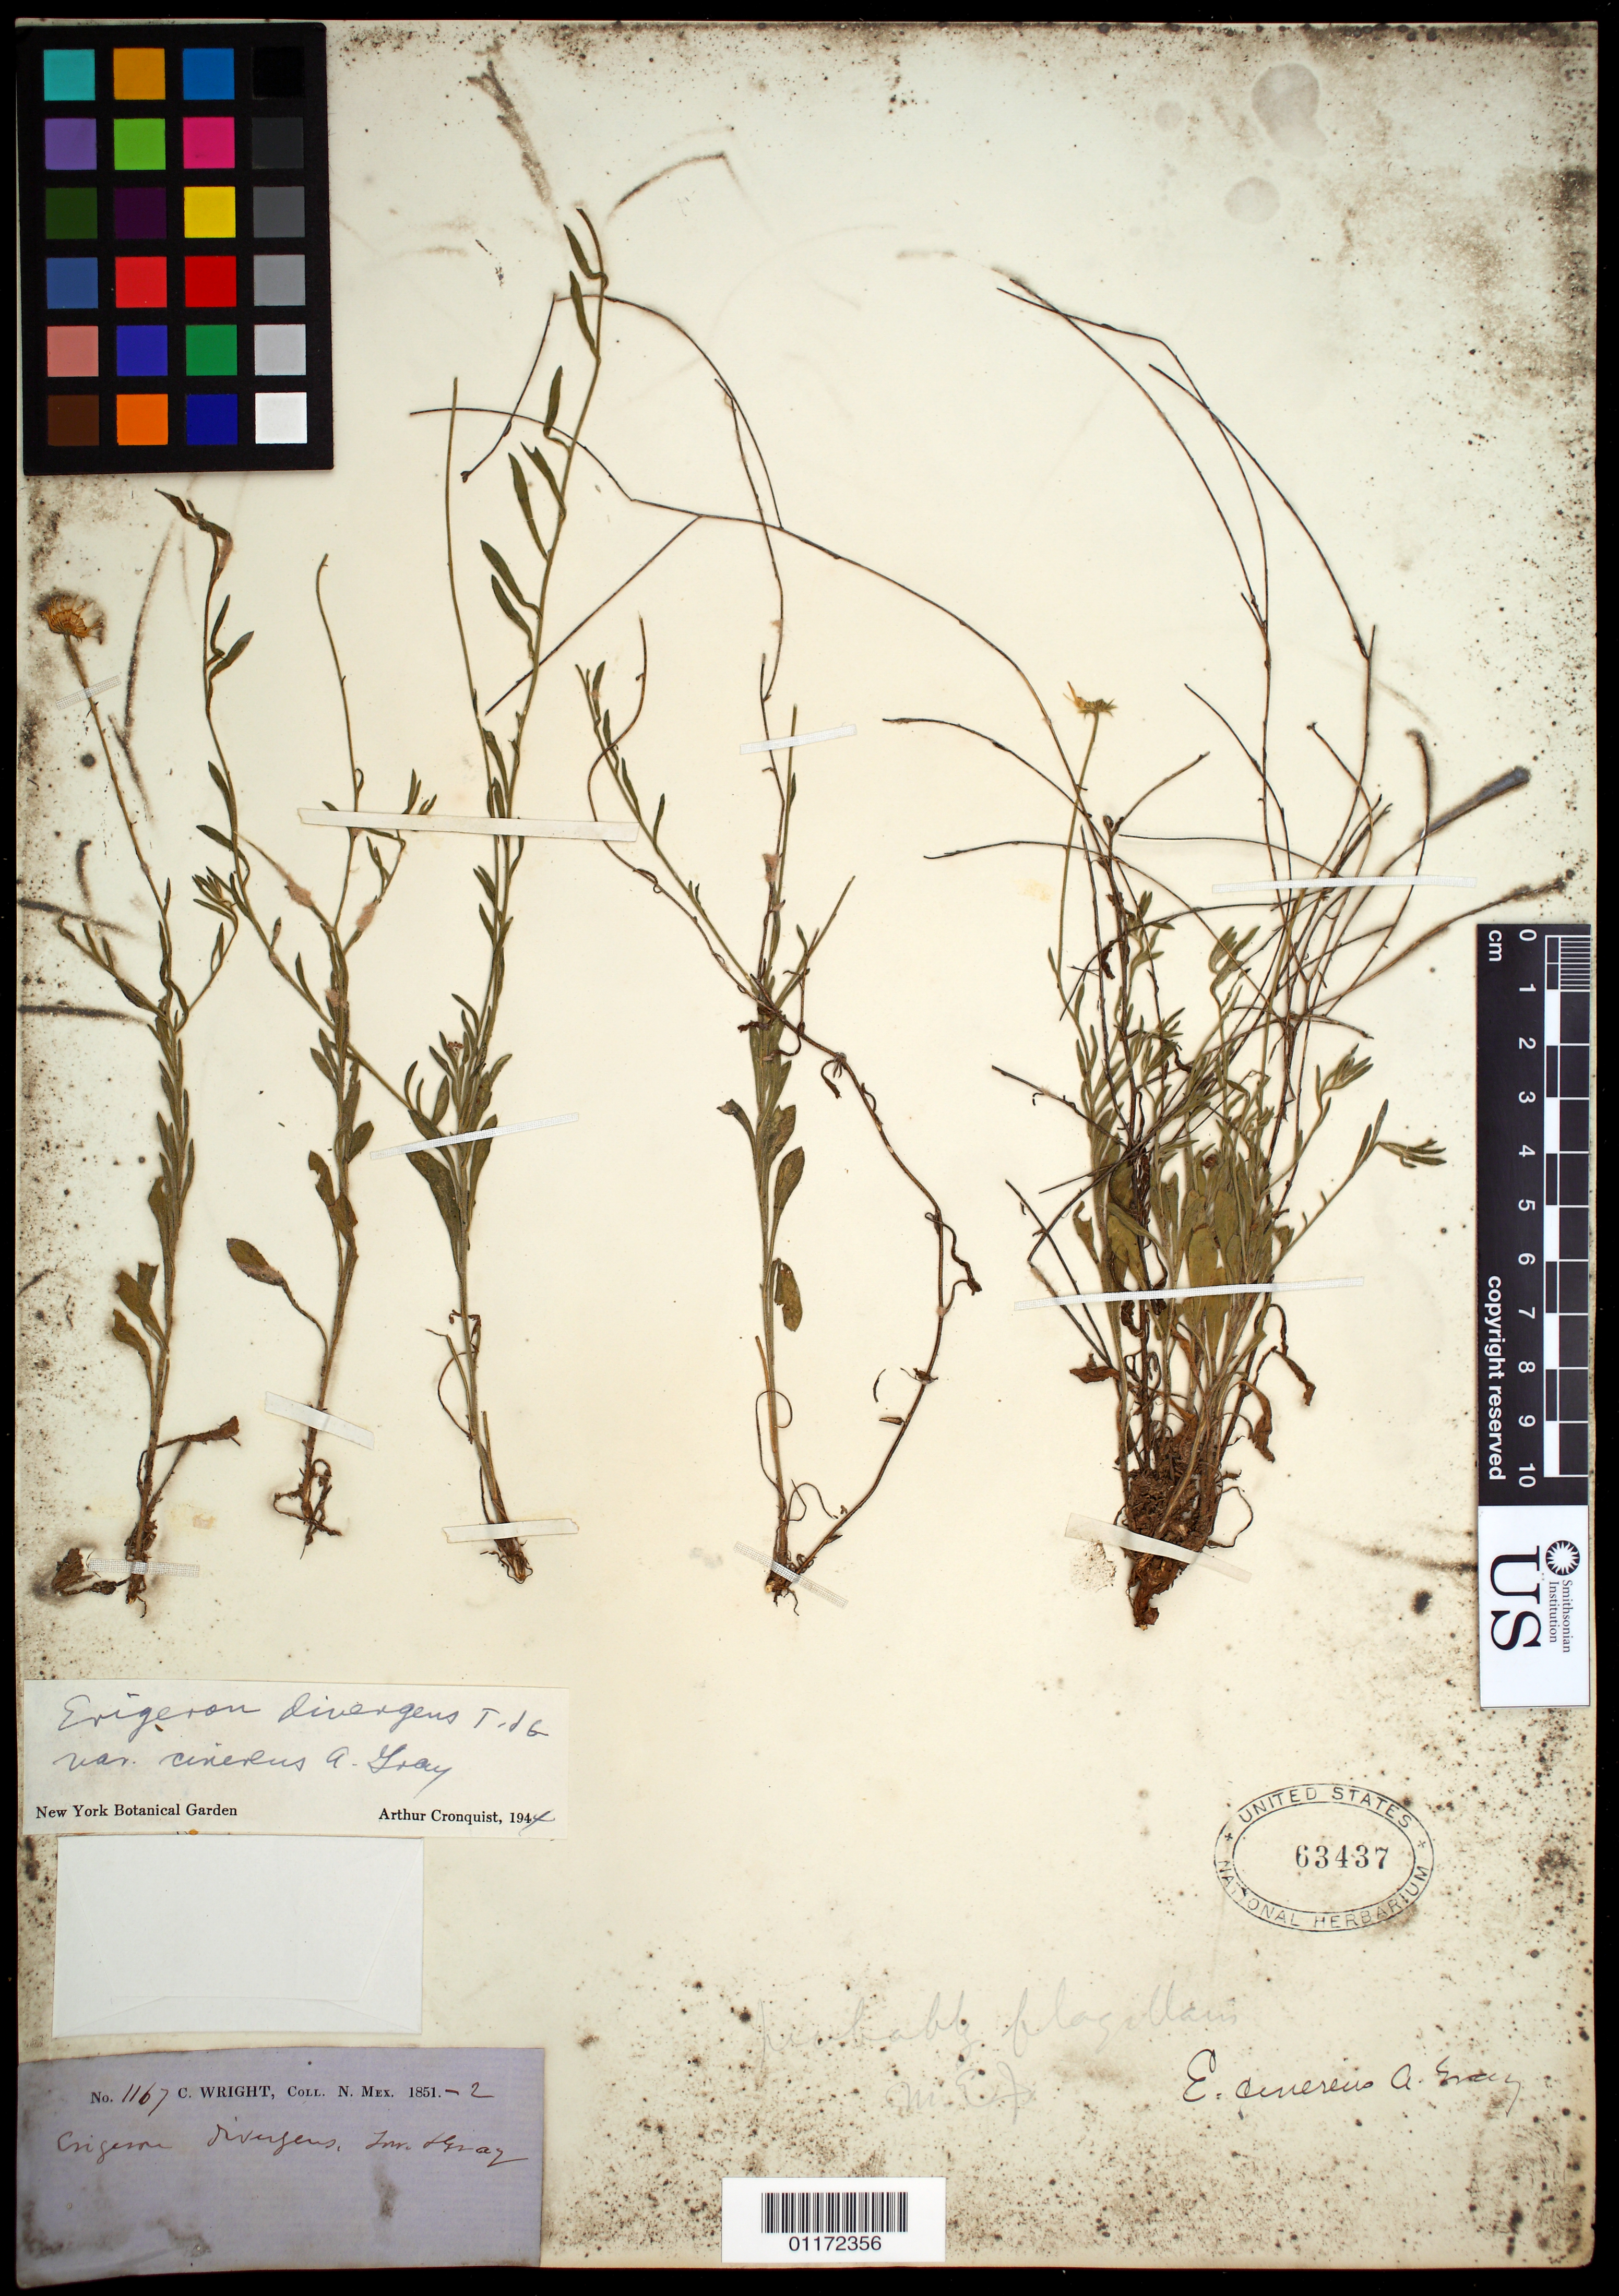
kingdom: Plantae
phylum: Tracheophyta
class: Magnoliopsida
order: Asterales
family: Asteraceae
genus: Erigeron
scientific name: Erigeron colomexicanus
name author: A. Nelson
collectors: C. Wright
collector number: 1167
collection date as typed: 1851 to -- --- 1852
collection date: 1851/1852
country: United States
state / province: New Mexico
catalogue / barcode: US 63437